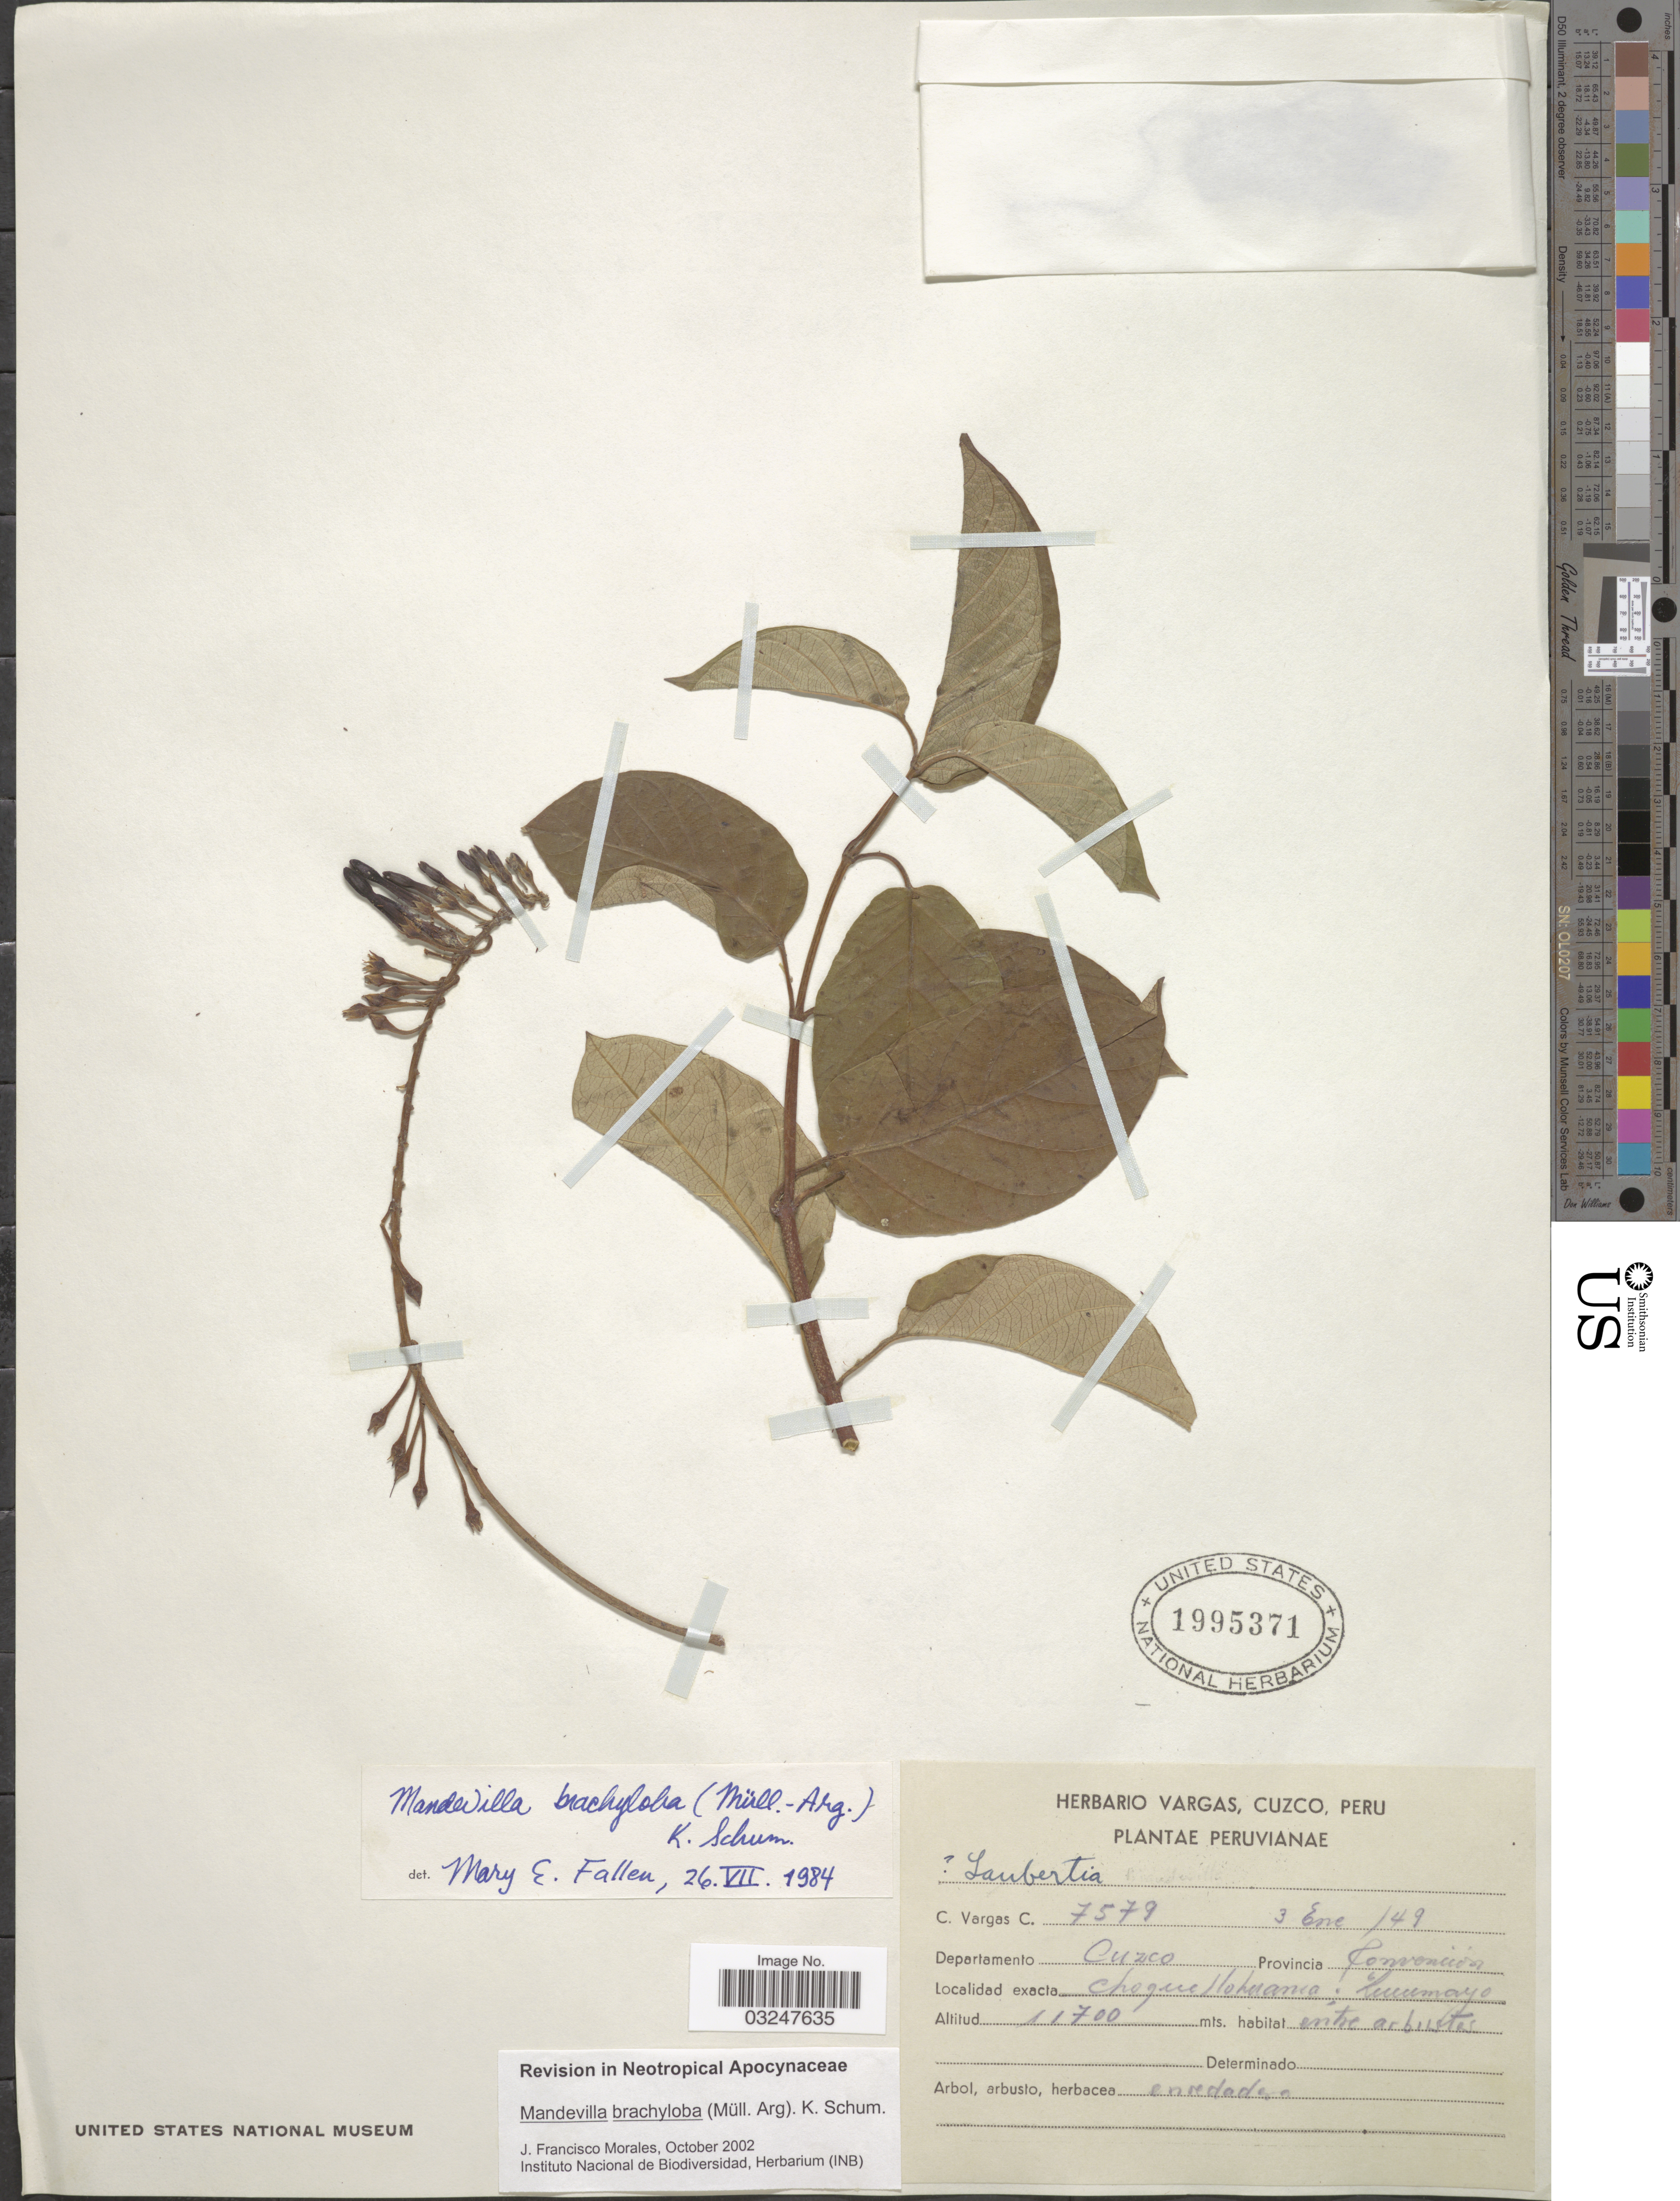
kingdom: Plantae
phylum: Tracheophyta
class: Magnoliopsida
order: Gentianales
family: Apocynaceae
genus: Mandevilla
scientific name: Mandevilla brachyloba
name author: K. Schum.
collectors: C. Vargas Calderón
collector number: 7579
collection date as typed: Transcribed d/m/y: 3/1/49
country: Peru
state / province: Cusco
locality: Departamento Cuzco, Provincia Convencion, Choquellohuanca; Lucumayo.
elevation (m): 11700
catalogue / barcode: US 1995371